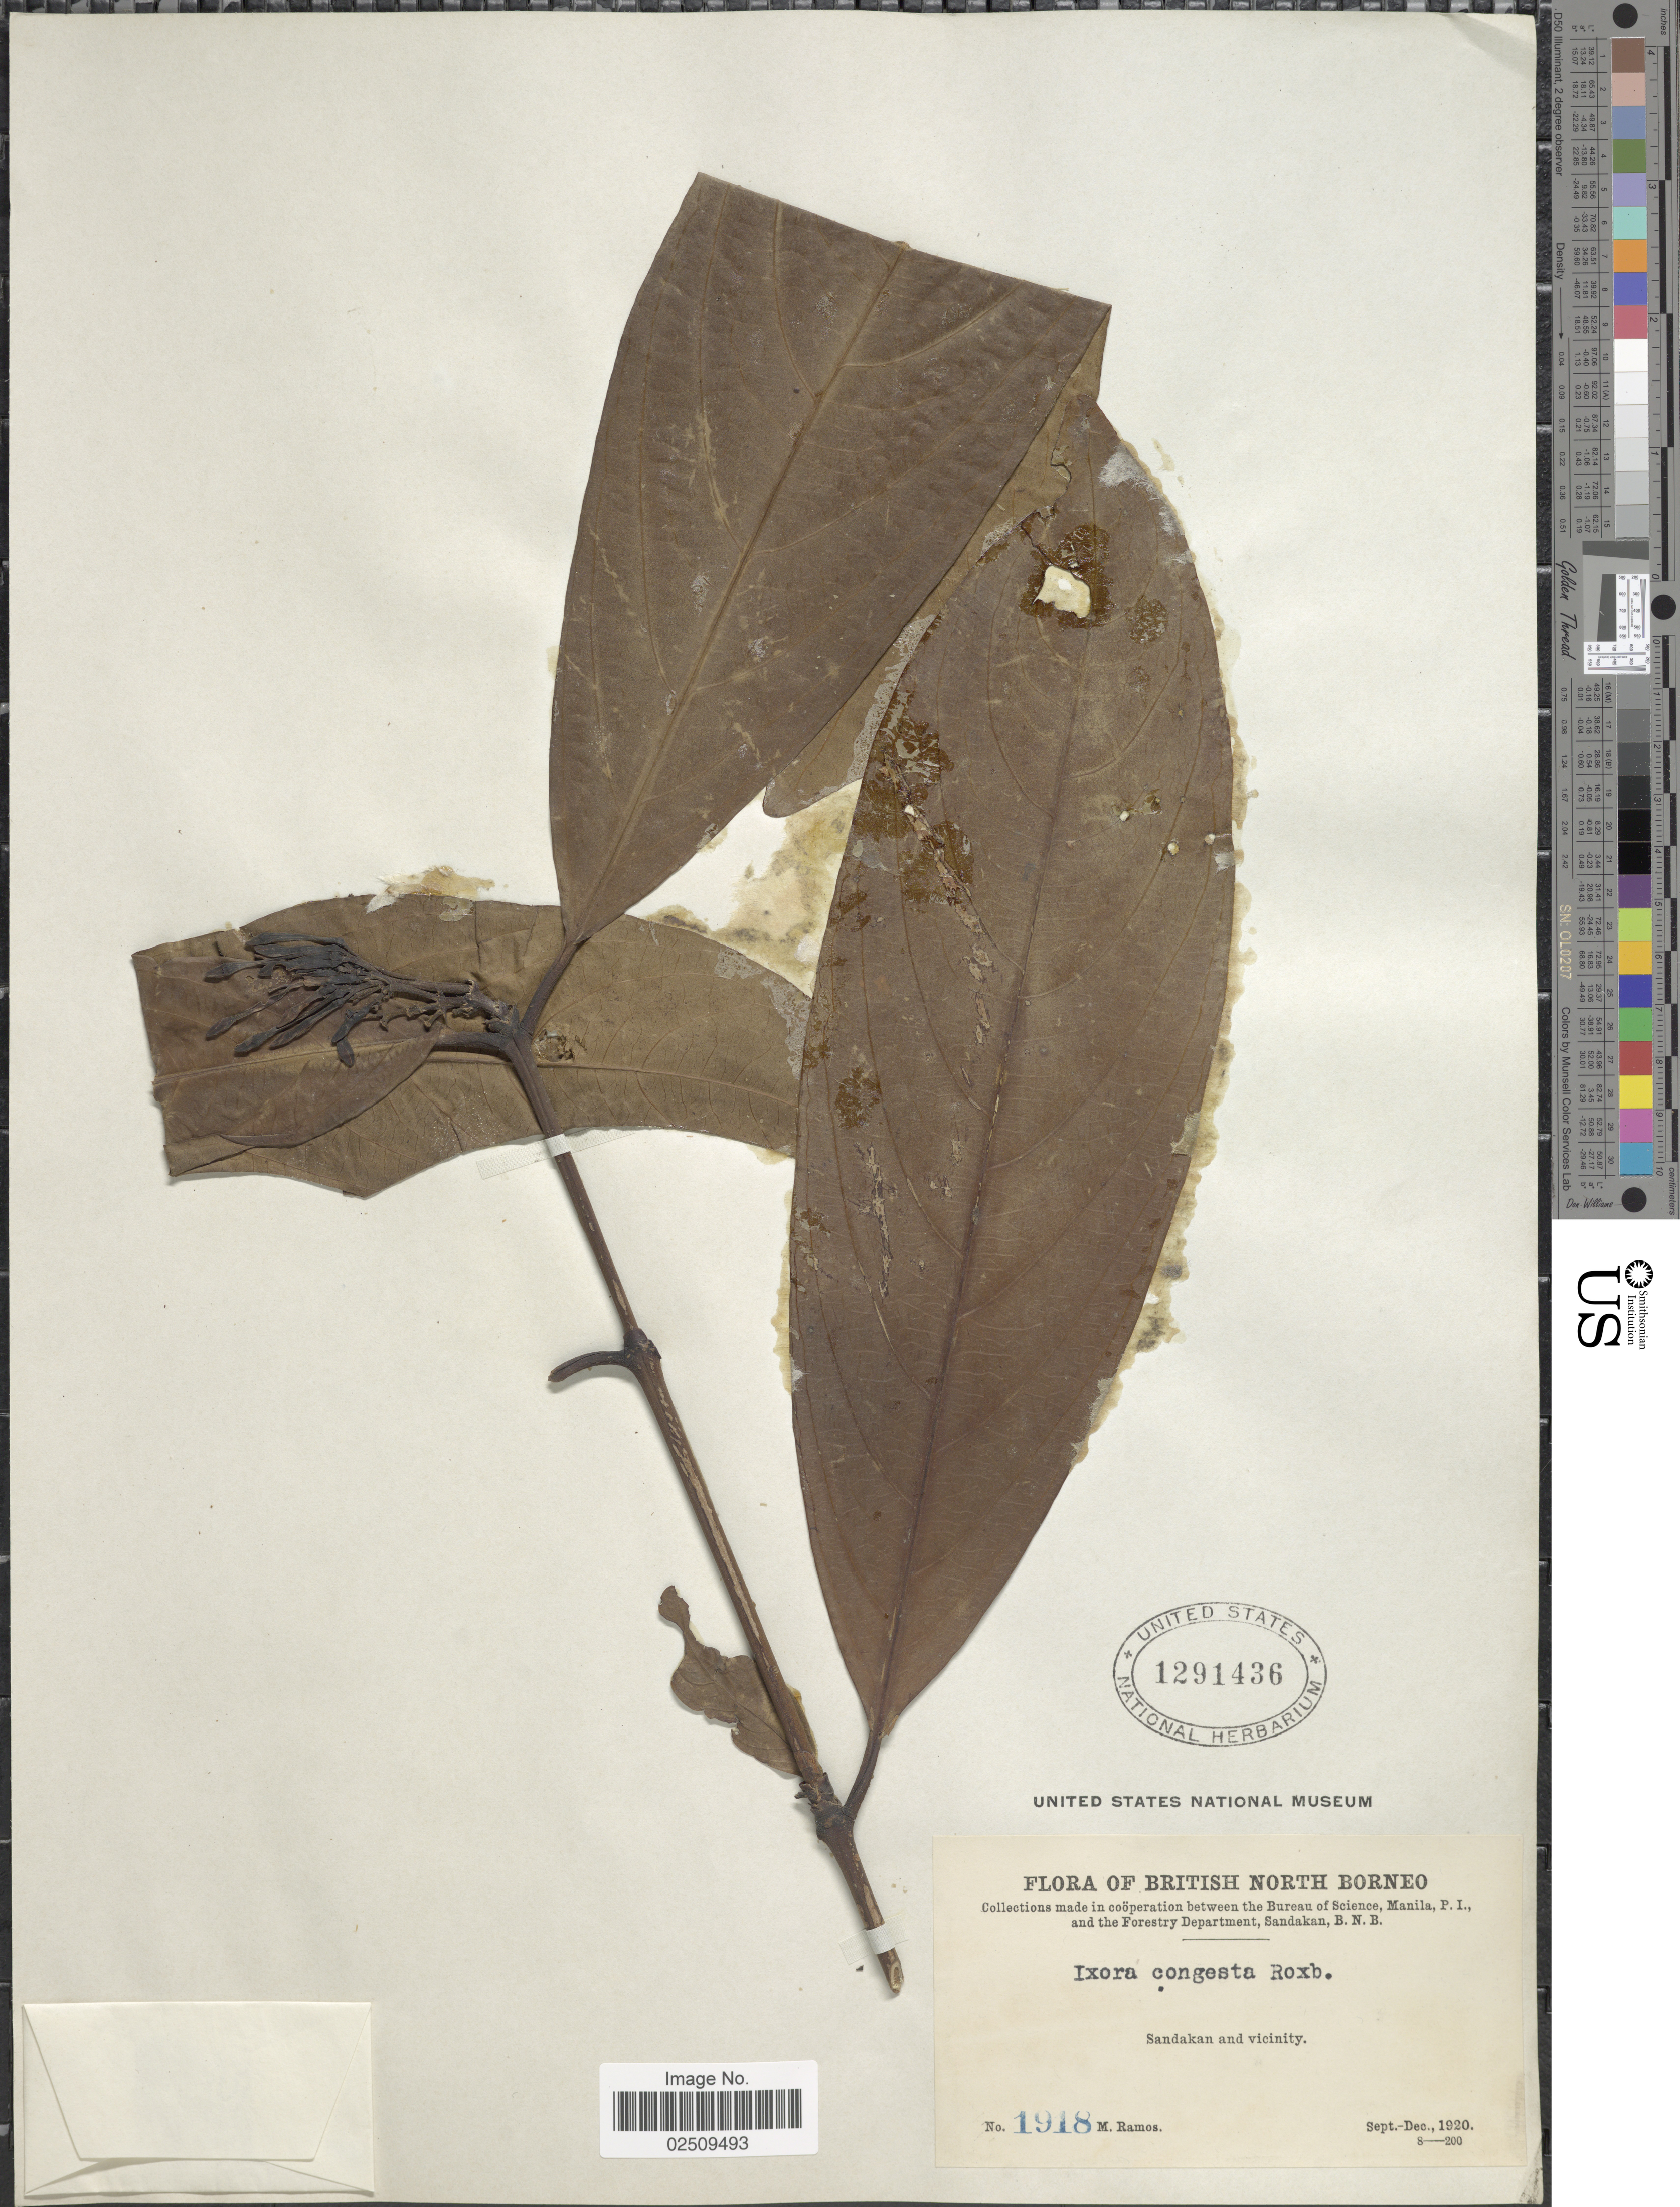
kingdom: Plantae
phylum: Tracheophyta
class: Magnoliopsida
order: Gentianales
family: Rubiaceae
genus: Ixora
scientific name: Ixora congesta x I. macrothyrsa (Teijsm. & Binn.) N.E. Br. 'Thai Flame'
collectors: M. Ramos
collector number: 1918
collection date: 1920-09/1920-12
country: Malaysia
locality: British North Borneo, Sandakan and vicinity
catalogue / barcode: US 1291436